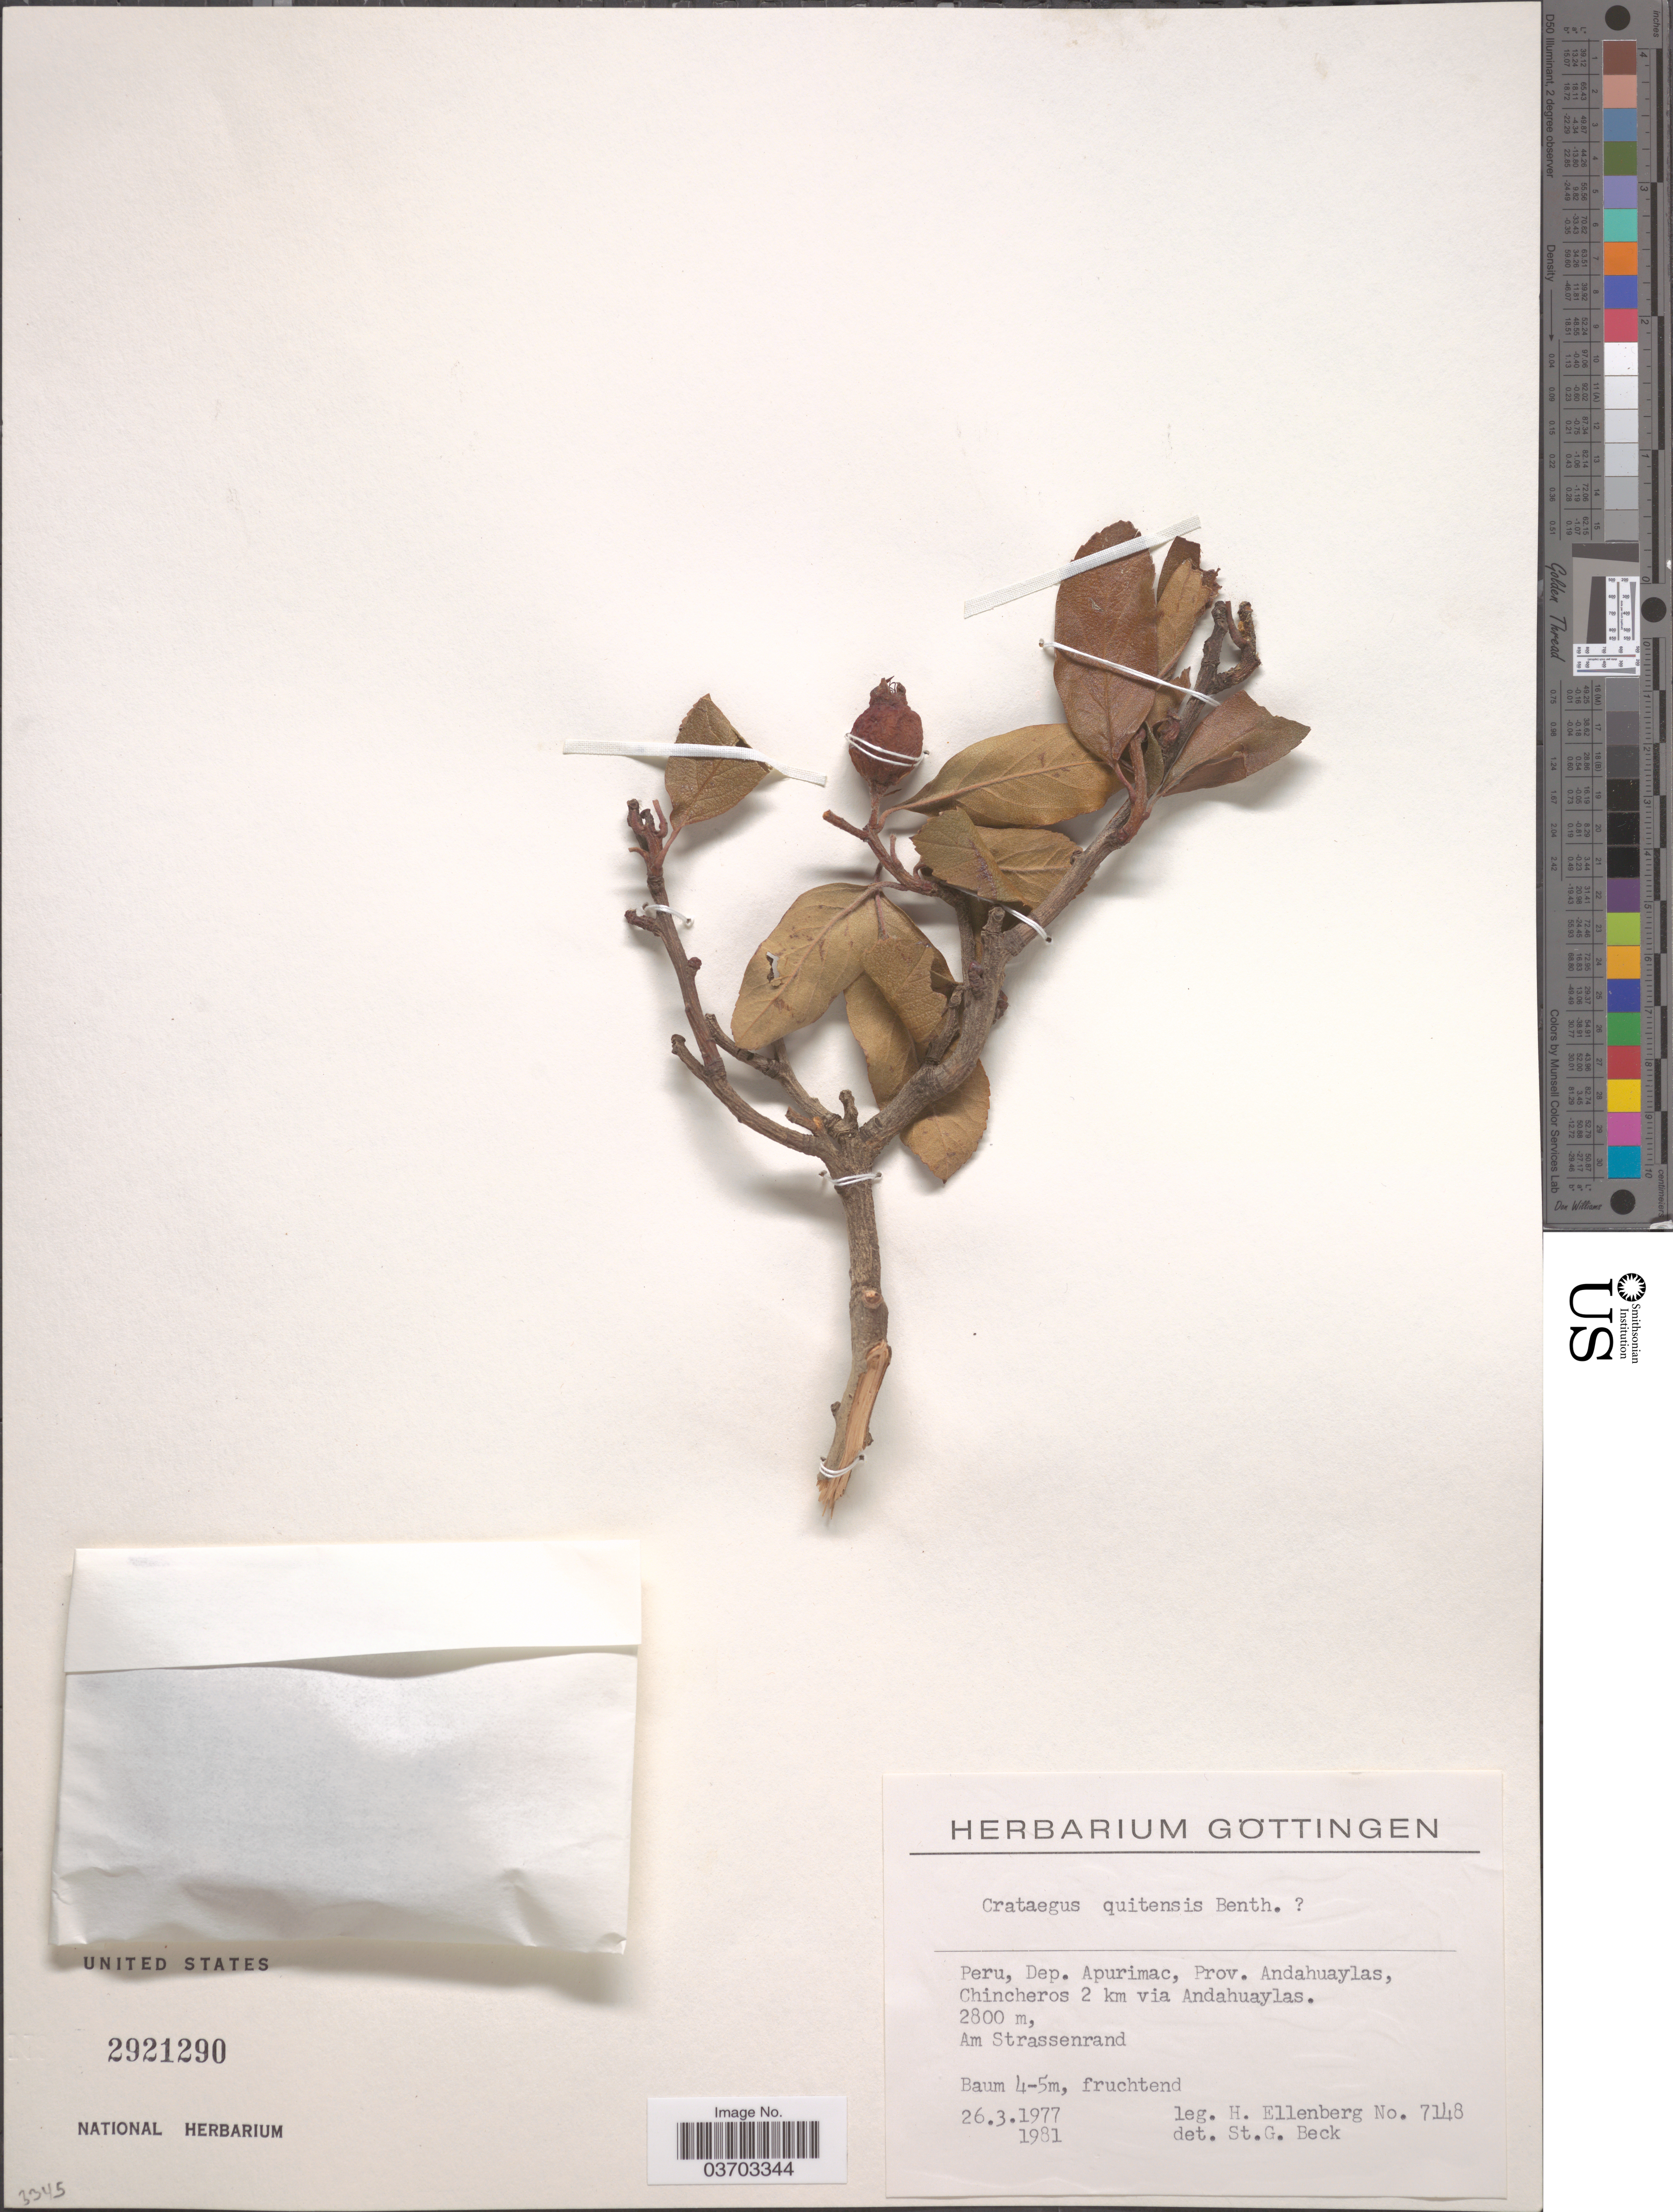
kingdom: Plantae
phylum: Tracheophyta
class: Magnoliopsida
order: Rosales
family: Rosaceae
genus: Crataegus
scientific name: Crataegus quitensis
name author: Benth.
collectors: H. Ellenberg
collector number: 7148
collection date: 1977-03-26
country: Peru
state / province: Apurímac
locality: Dep. Apurimac, Prov. Andahuaylas, Chincheros 2 km via Andahuaylas.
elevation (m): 2800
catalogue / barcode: US 2921290